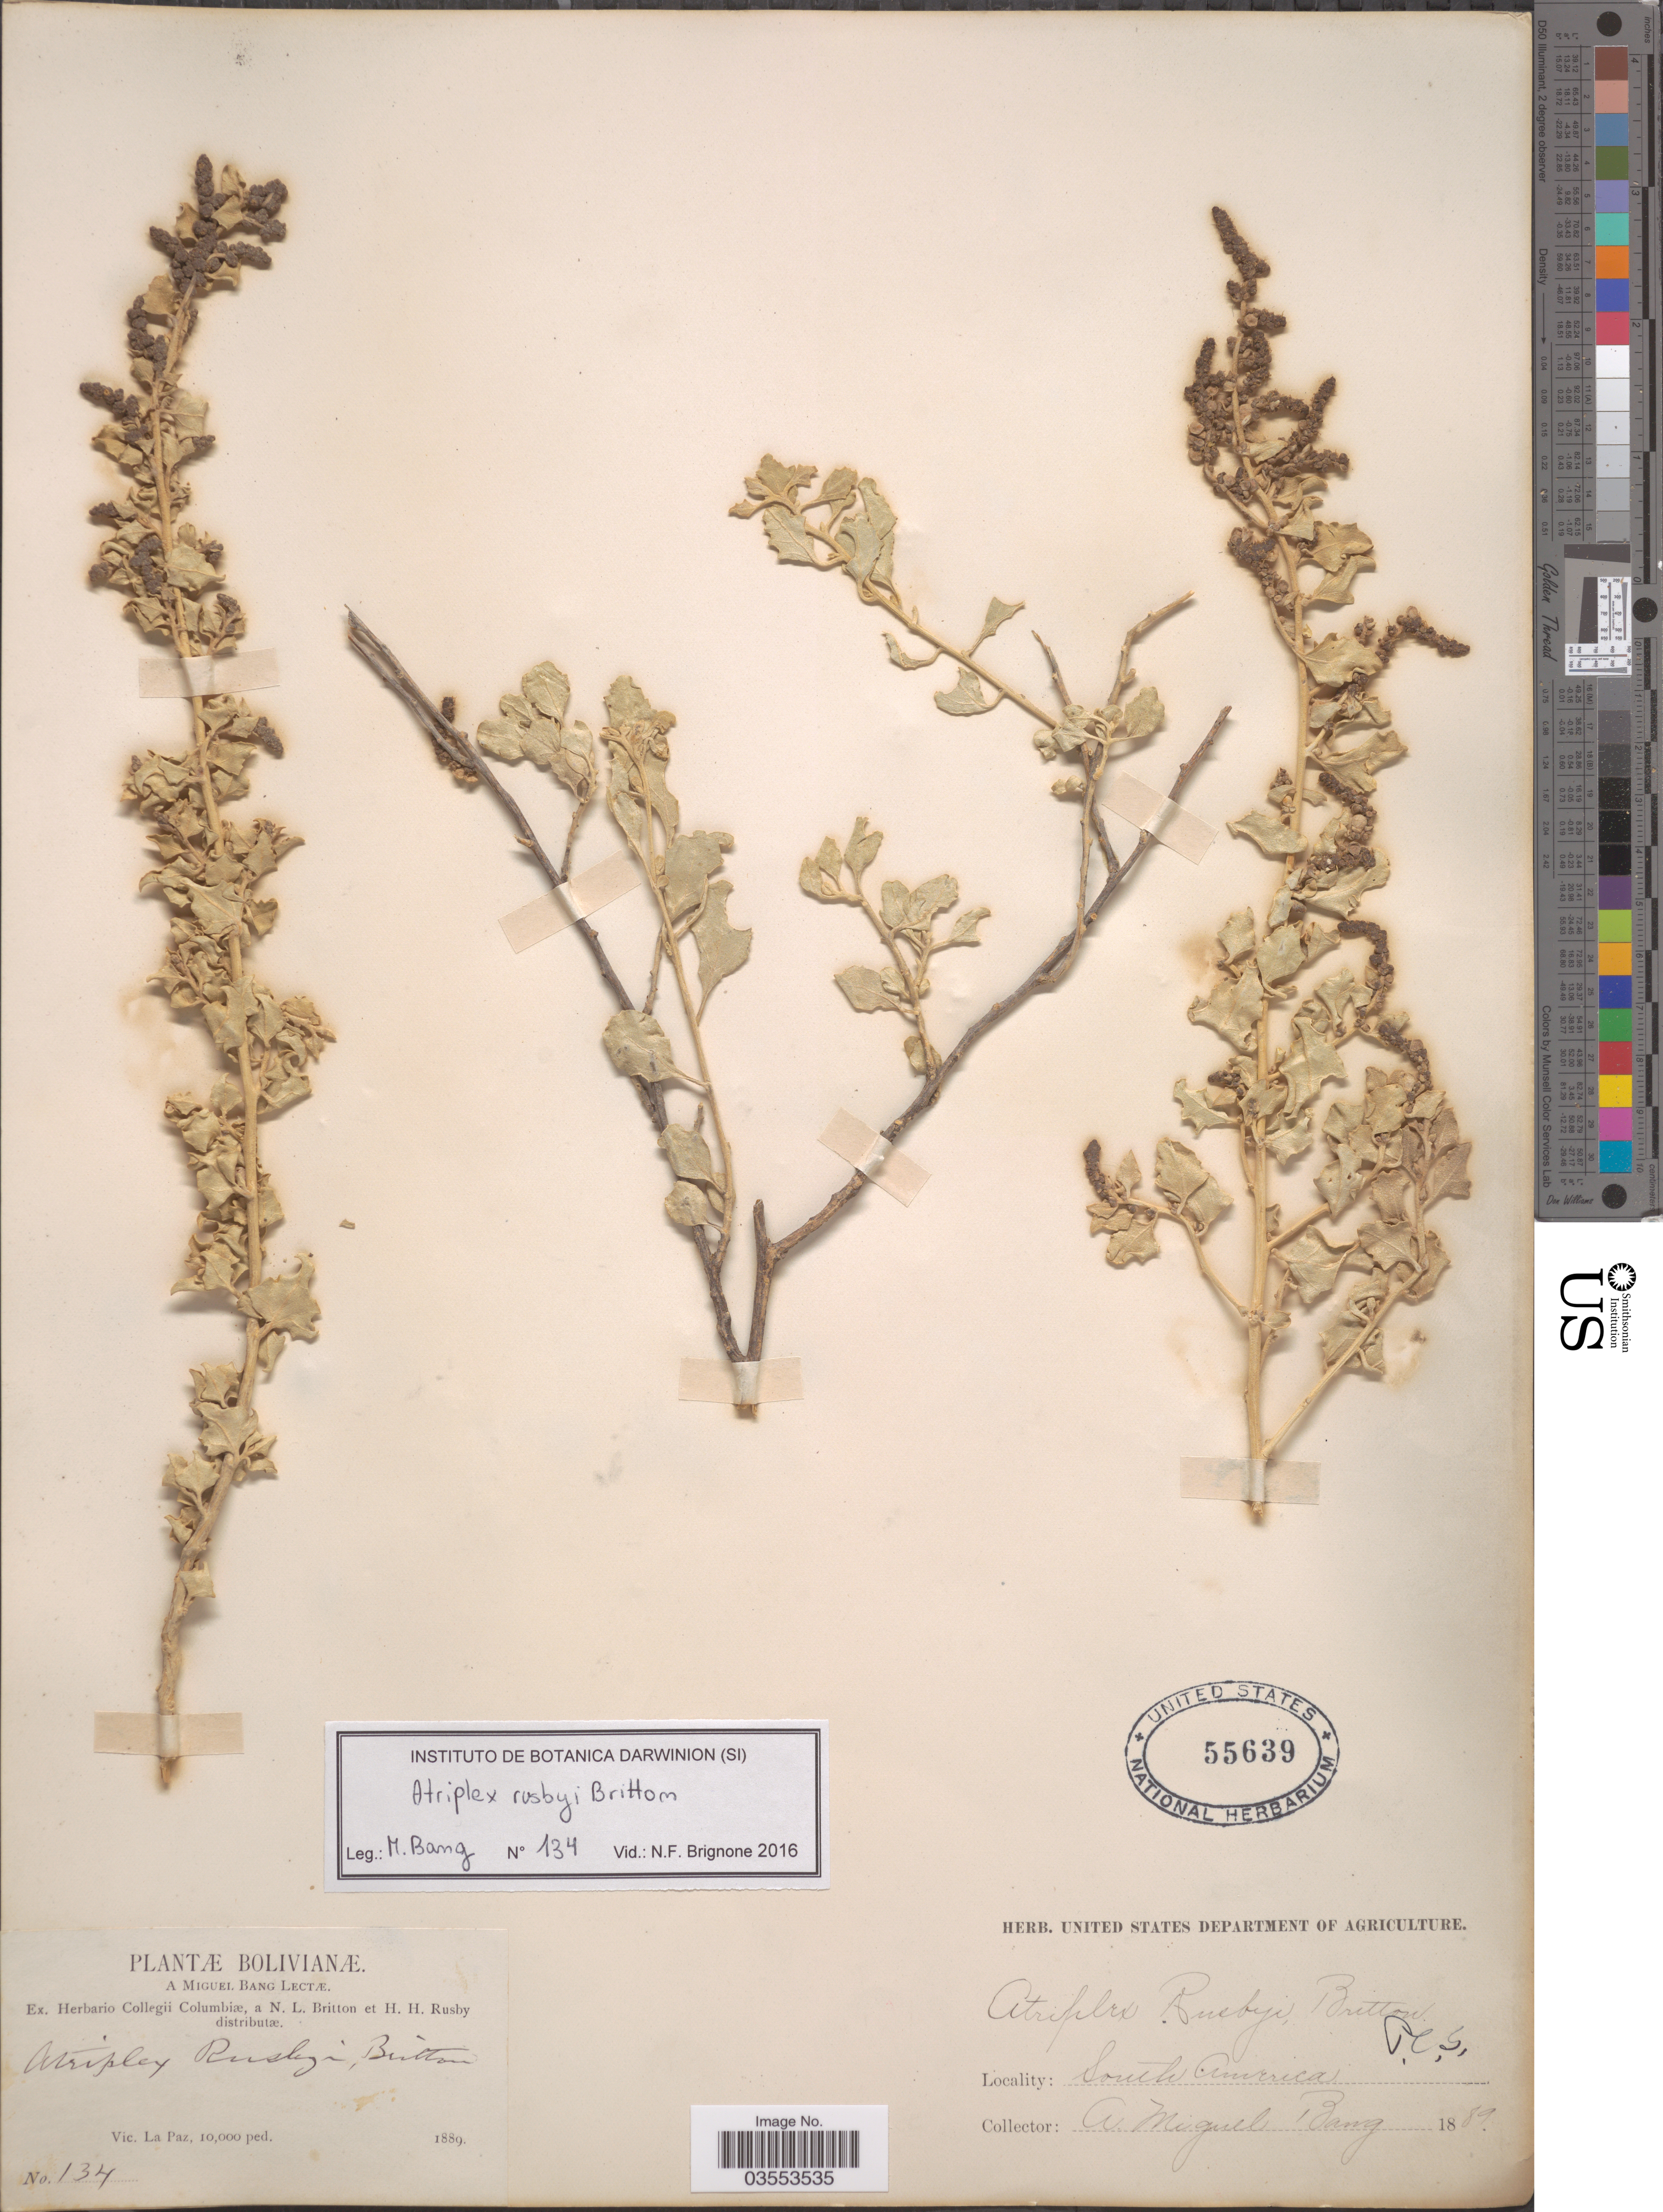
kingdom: Plantae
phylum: Tracheophyta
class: Magnoliopsida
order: Caryophyllales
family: Amaranthaceae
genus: Atriplex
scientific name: Atriplex rusbyi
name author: Britton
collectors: M. Bang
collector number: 134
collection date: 1889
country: Bolivia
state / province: La Paz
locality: Vic. La Paz.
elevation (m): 3048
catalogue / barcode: US 55639